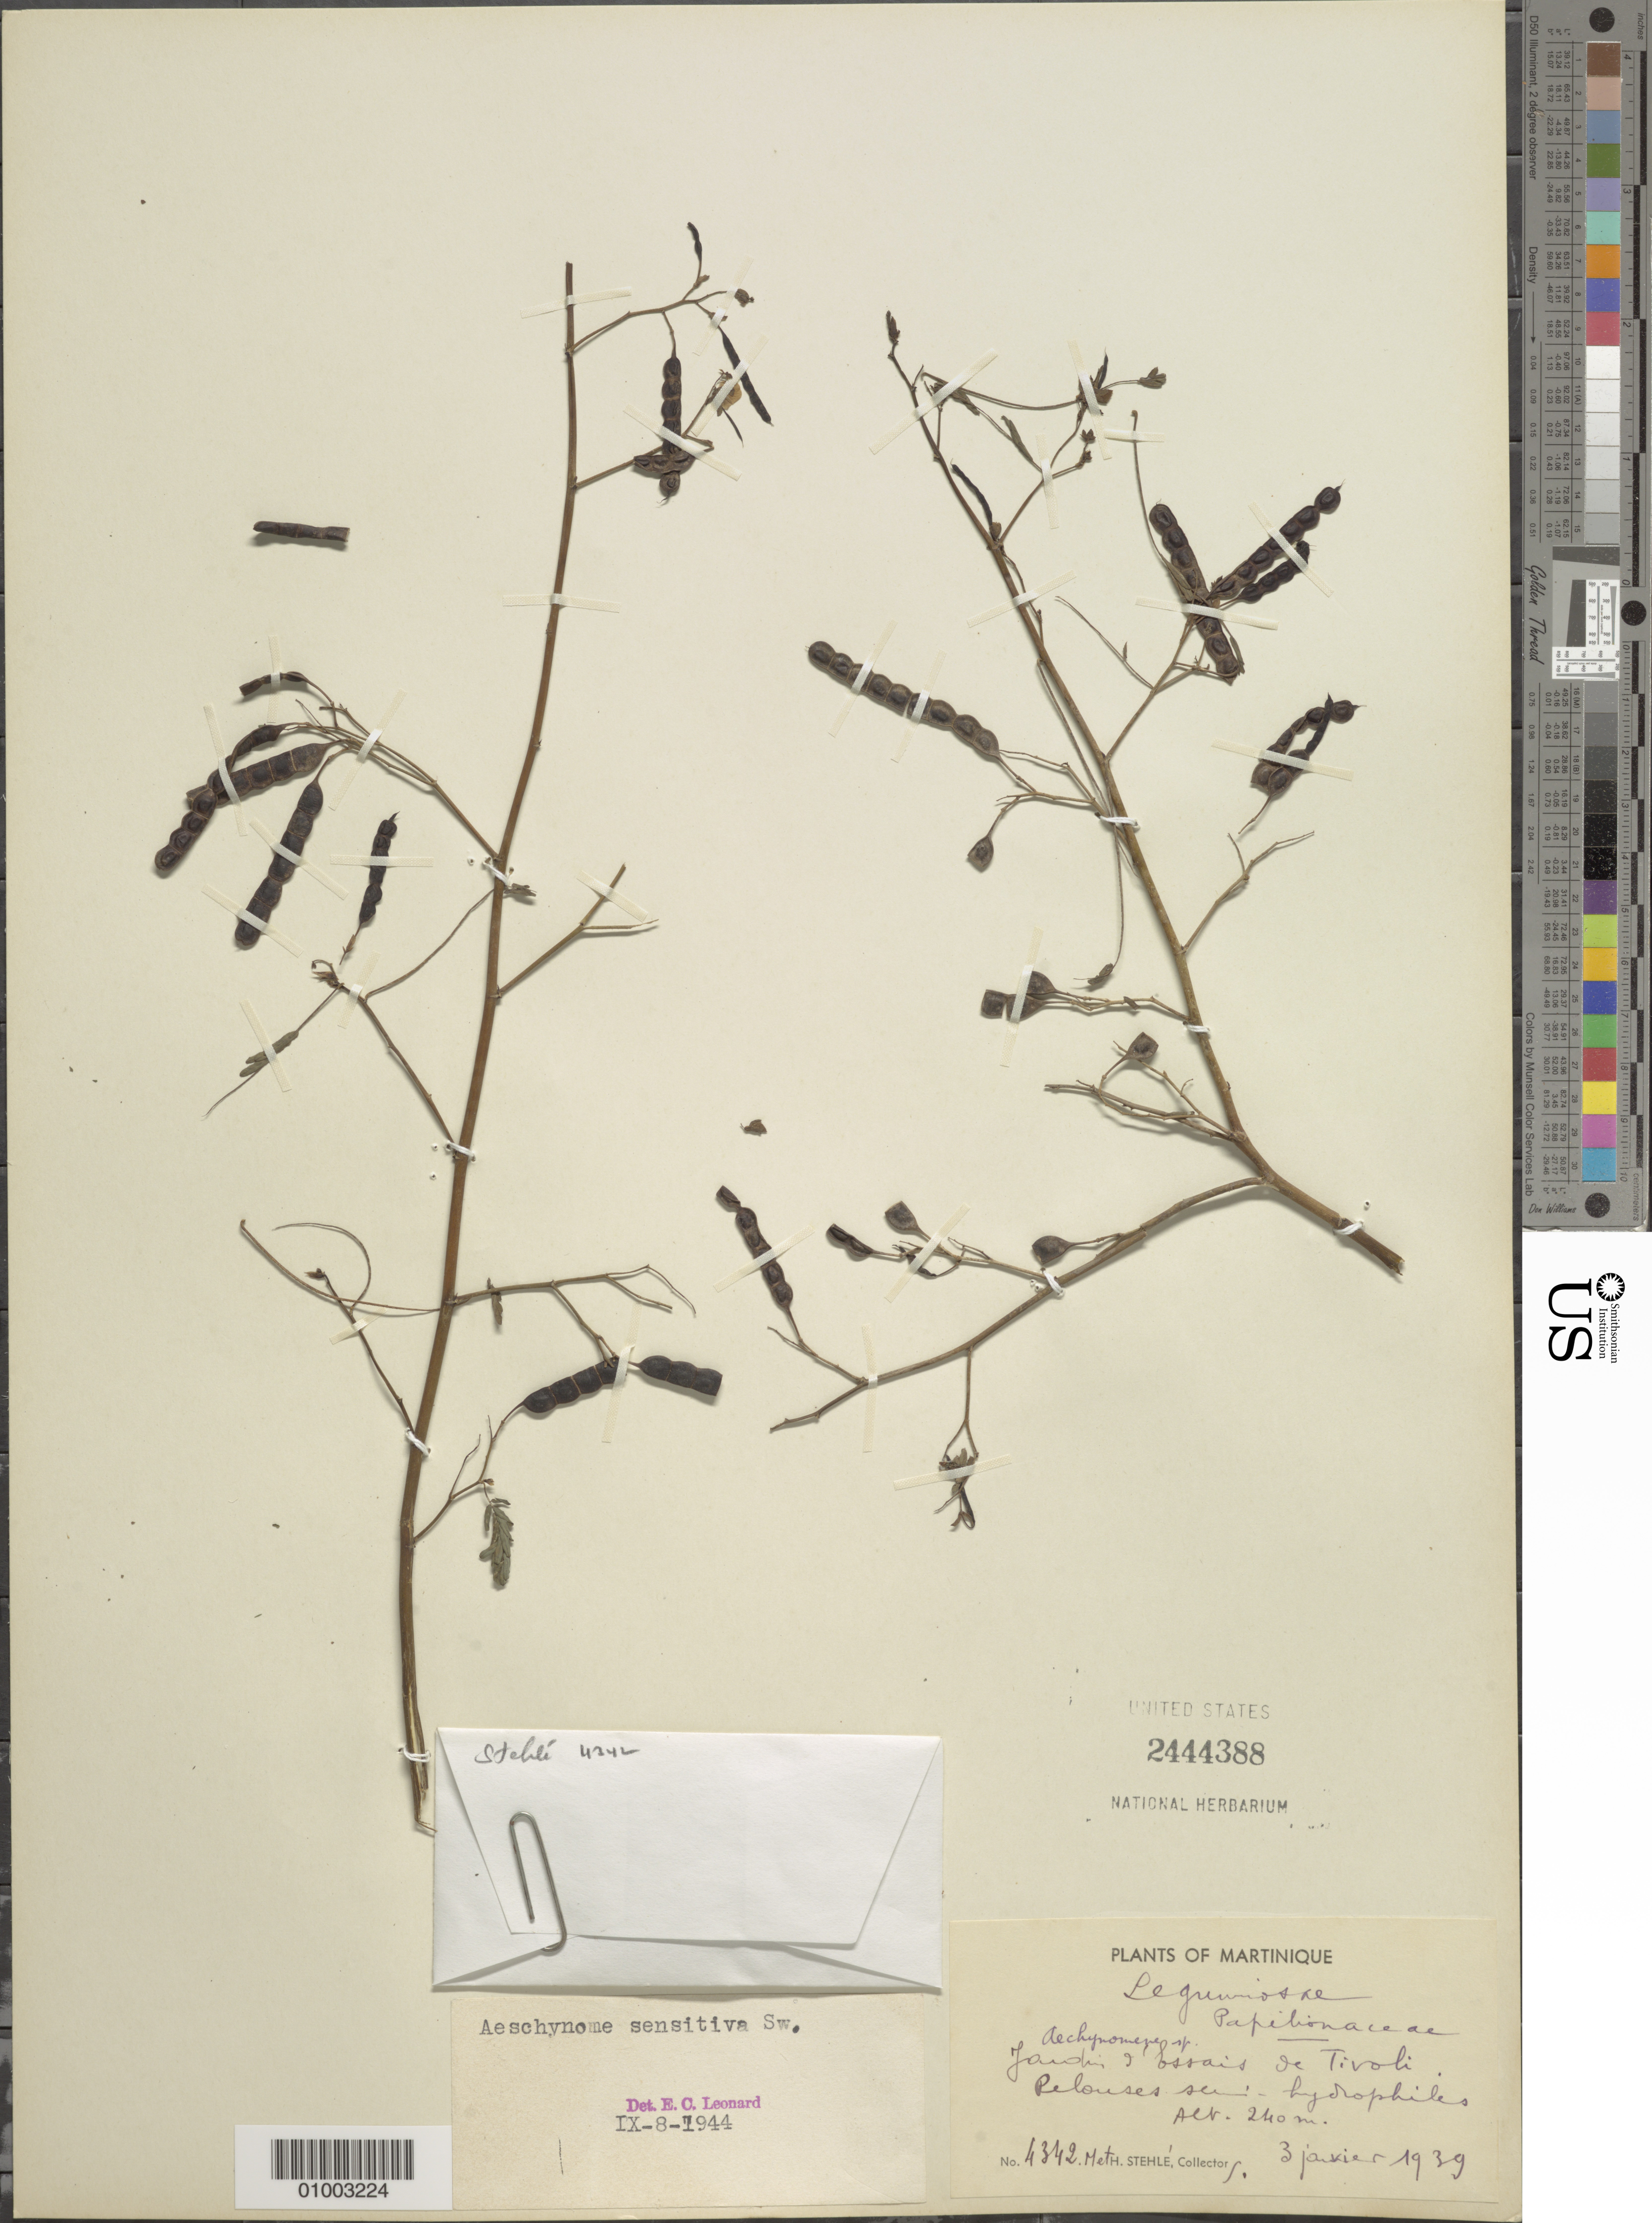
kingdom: Plantae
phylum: Tracheophyta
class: Magnoliopsida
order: Fabales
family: Fabaceae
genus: Aeschynomene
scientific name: Aeschynomene sensitiva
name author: Sw.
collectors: H. Stehlé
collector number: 4342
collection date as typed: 03 Jan 1939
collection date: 1939-01-03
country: Martinique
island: Martinique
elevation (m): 240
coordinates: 0 N, 0 E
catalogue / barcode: US 2444388